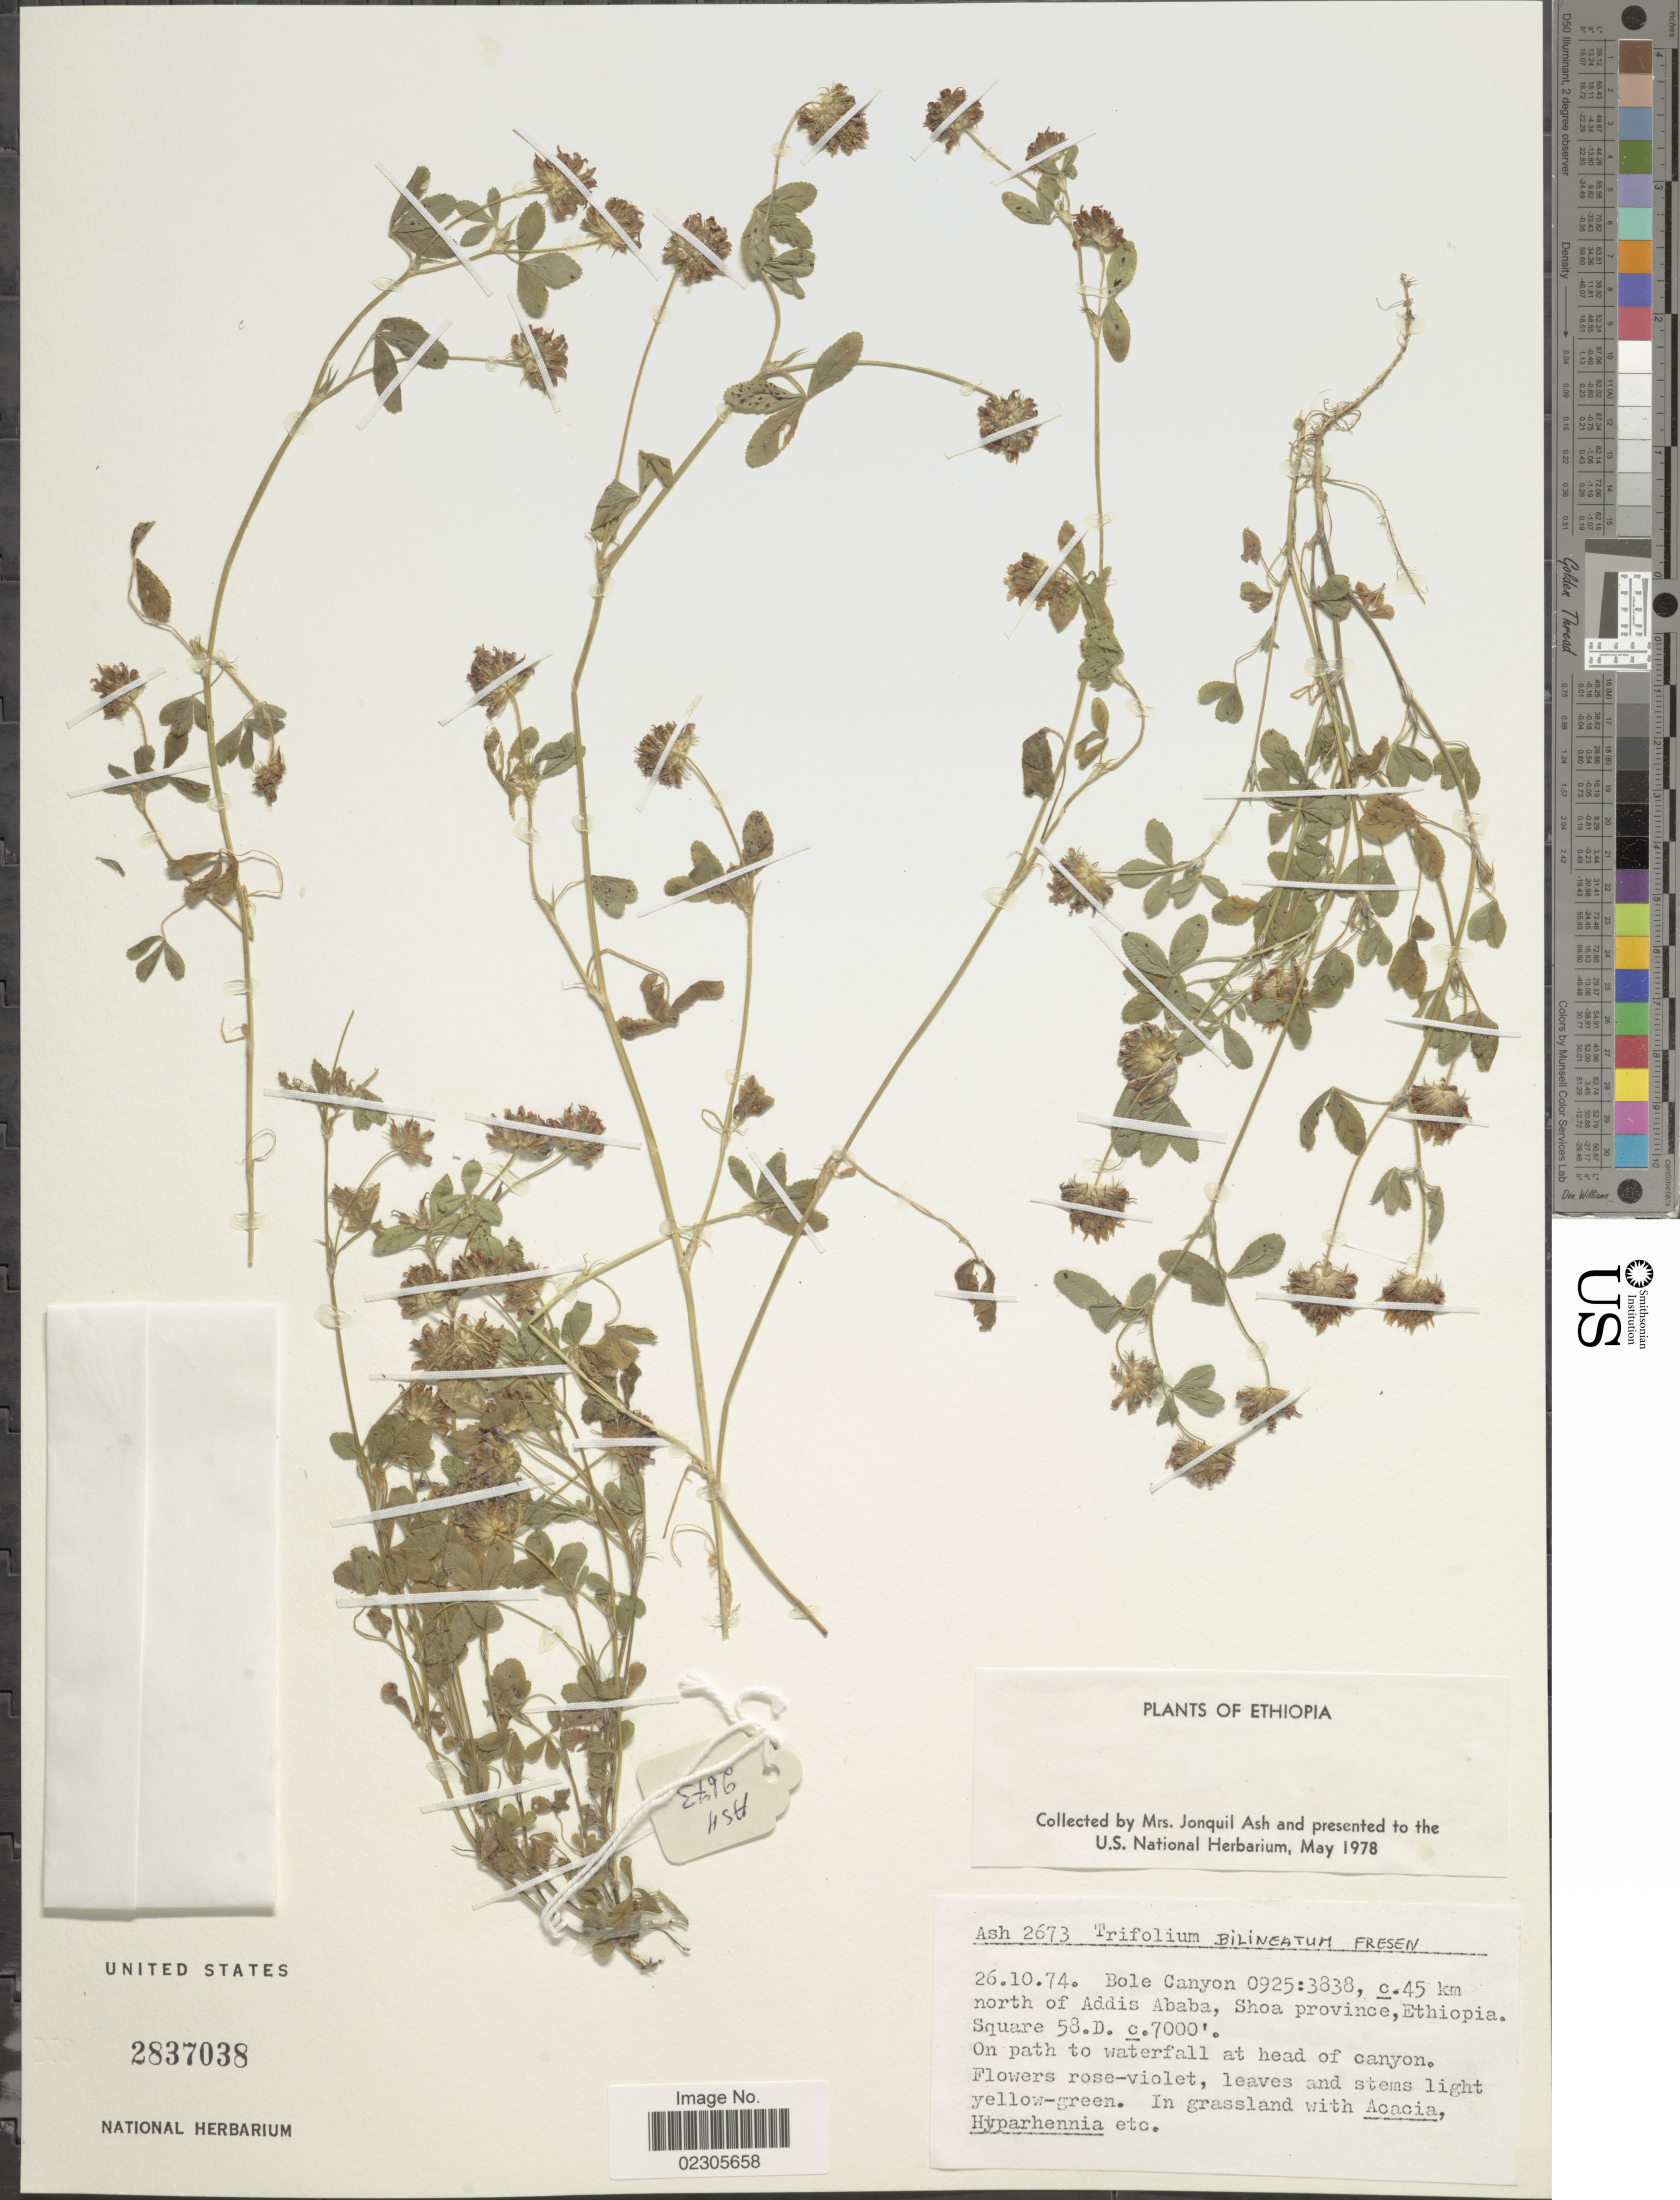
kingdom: Plantae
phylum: Tracheophyta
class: Magnoliopsida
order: Fabales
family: Fabaceae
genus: Trifolium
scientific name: Trifolium bilineatum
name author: Fresen.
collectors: J. Ash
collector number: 2673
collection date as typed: Transcribed d/m/y: 26/10/74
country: Ethiopia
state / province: Addis Ababa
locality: Bole Canyon 0925:3838, c. 45 km north of Addis Ababa, Shoa province, Square 58.D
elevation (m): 2134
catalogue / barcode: US 2837038